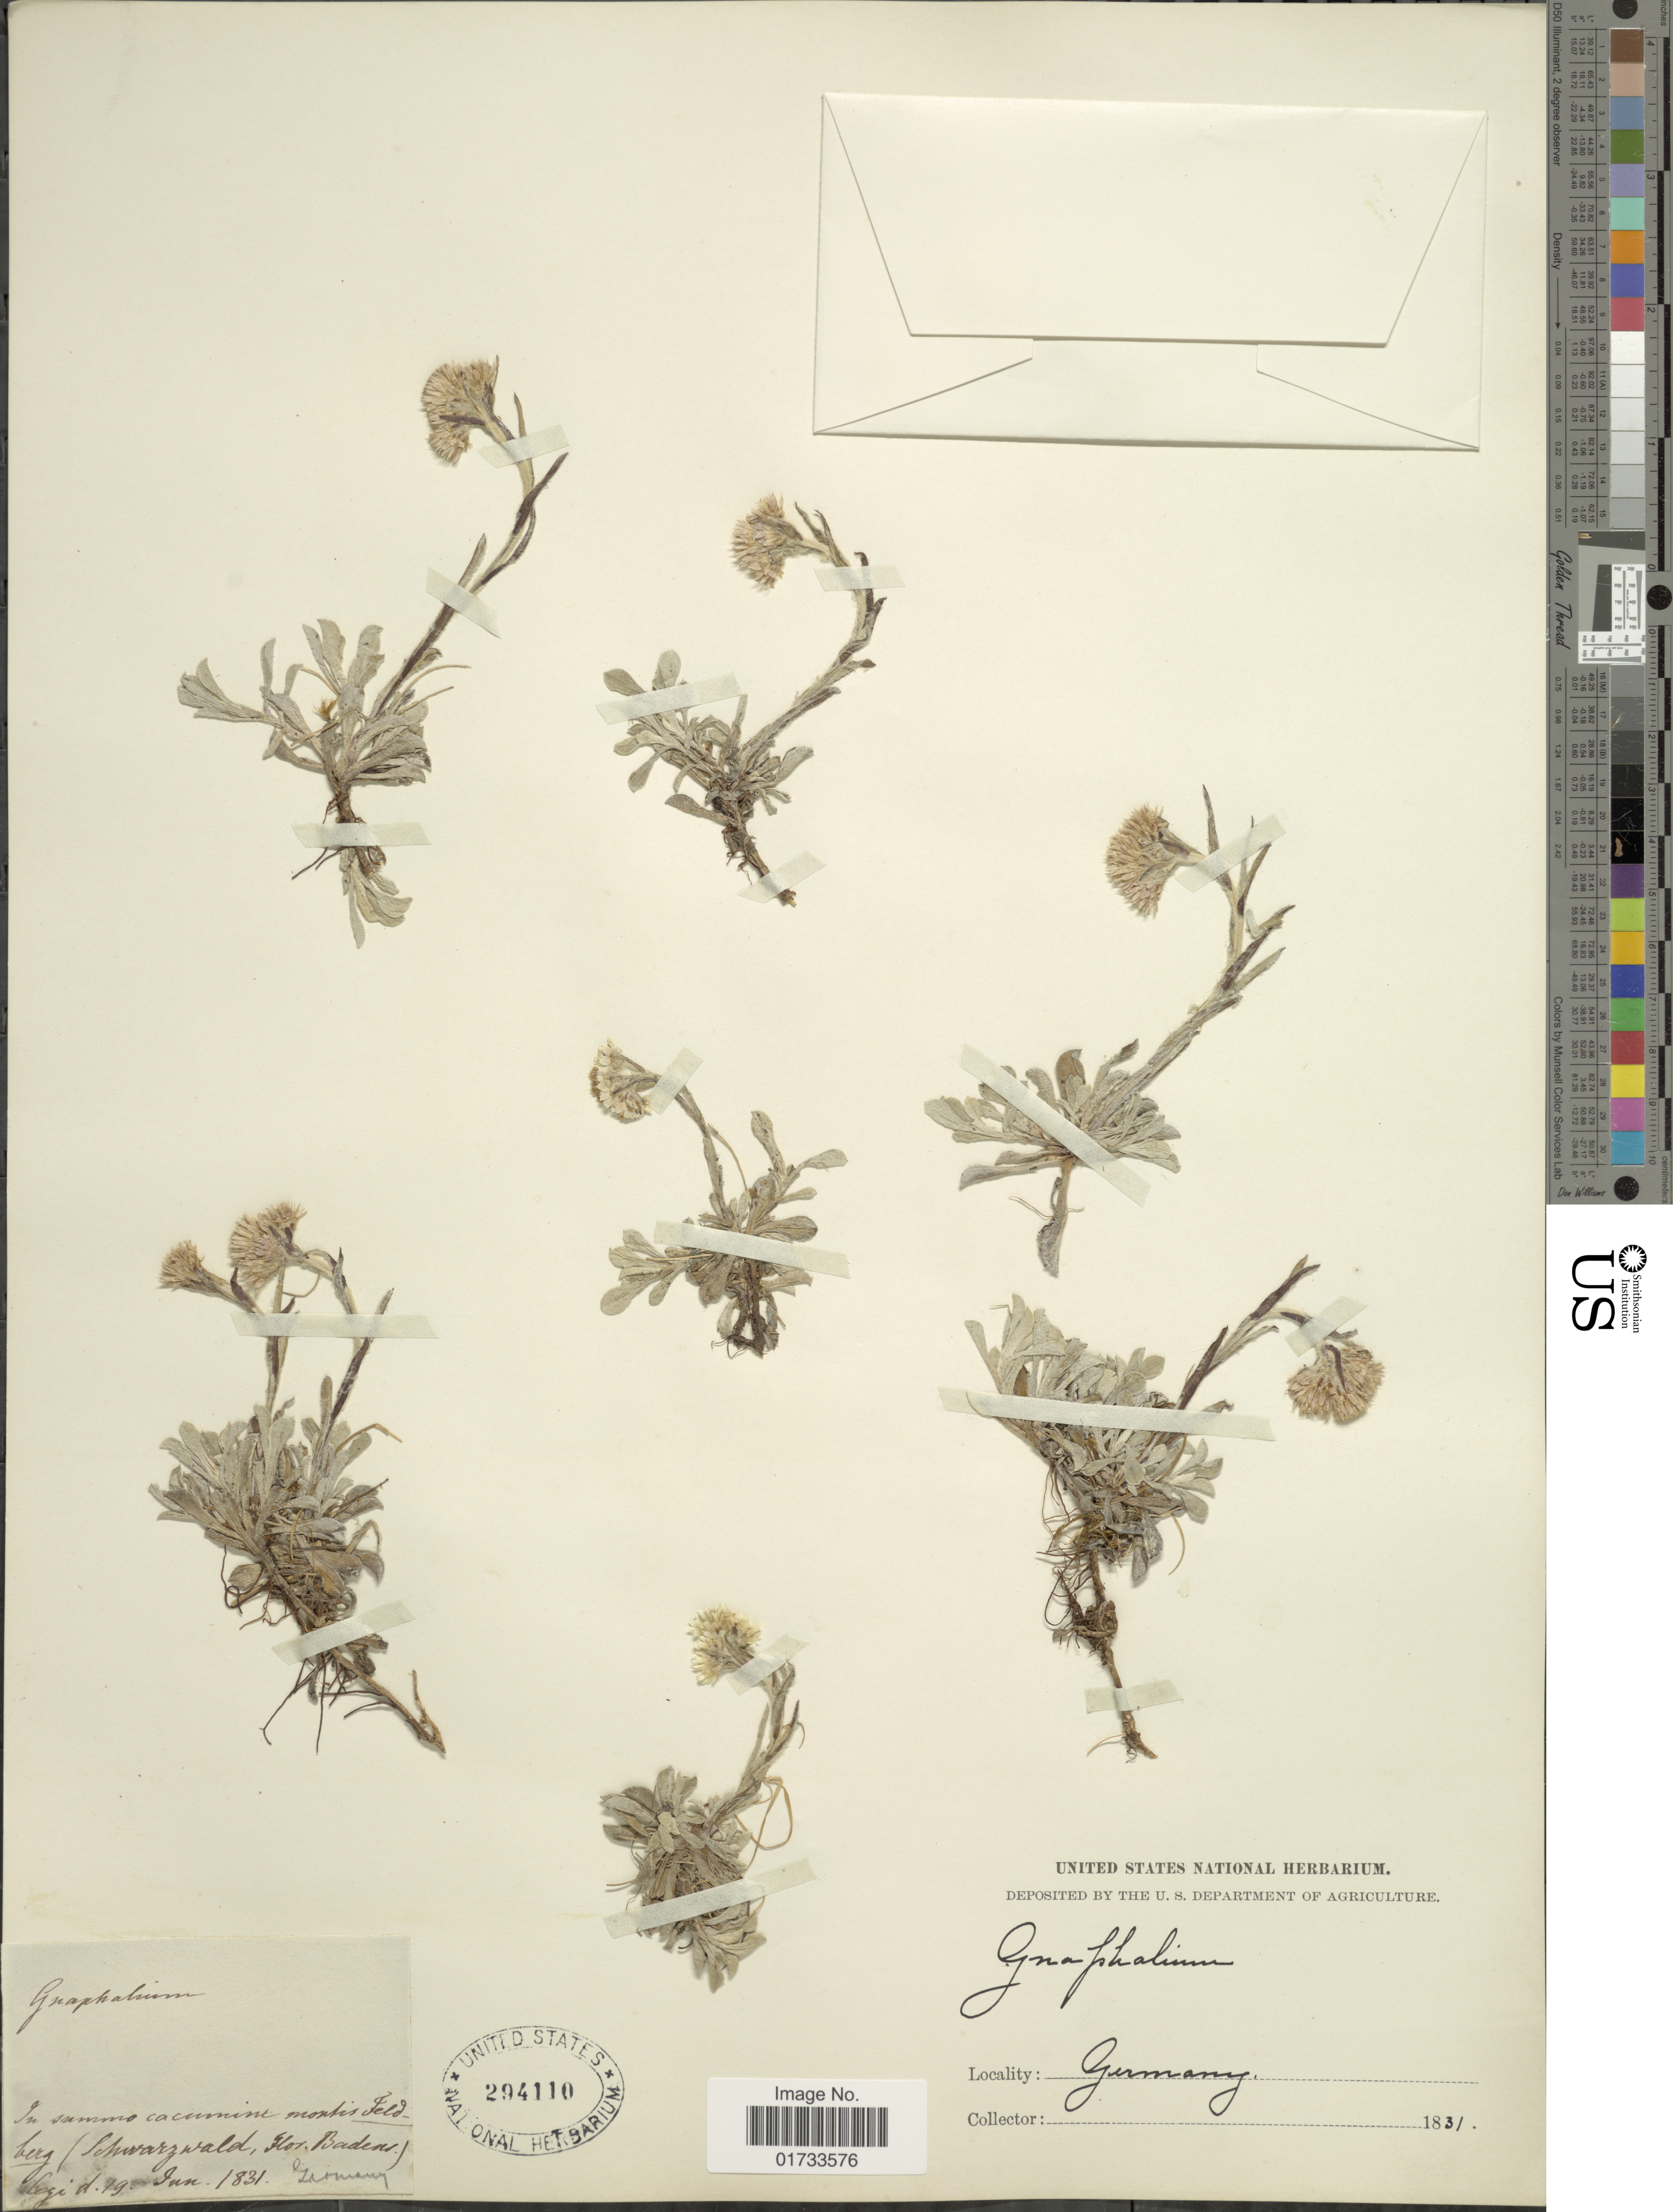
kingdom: Plantae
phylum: Tracheophyta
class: Magnoliopsida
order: Asterales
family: Asteraceae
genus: Antennaria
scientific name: Antennaria dioica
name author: (L.) Gaertn.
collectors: U.S. National Herbarium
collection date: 1831-01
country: Germany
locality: In summo cacumine montis Feldberg (Schwarzwald, Flor Badens)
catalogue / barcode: US 294110